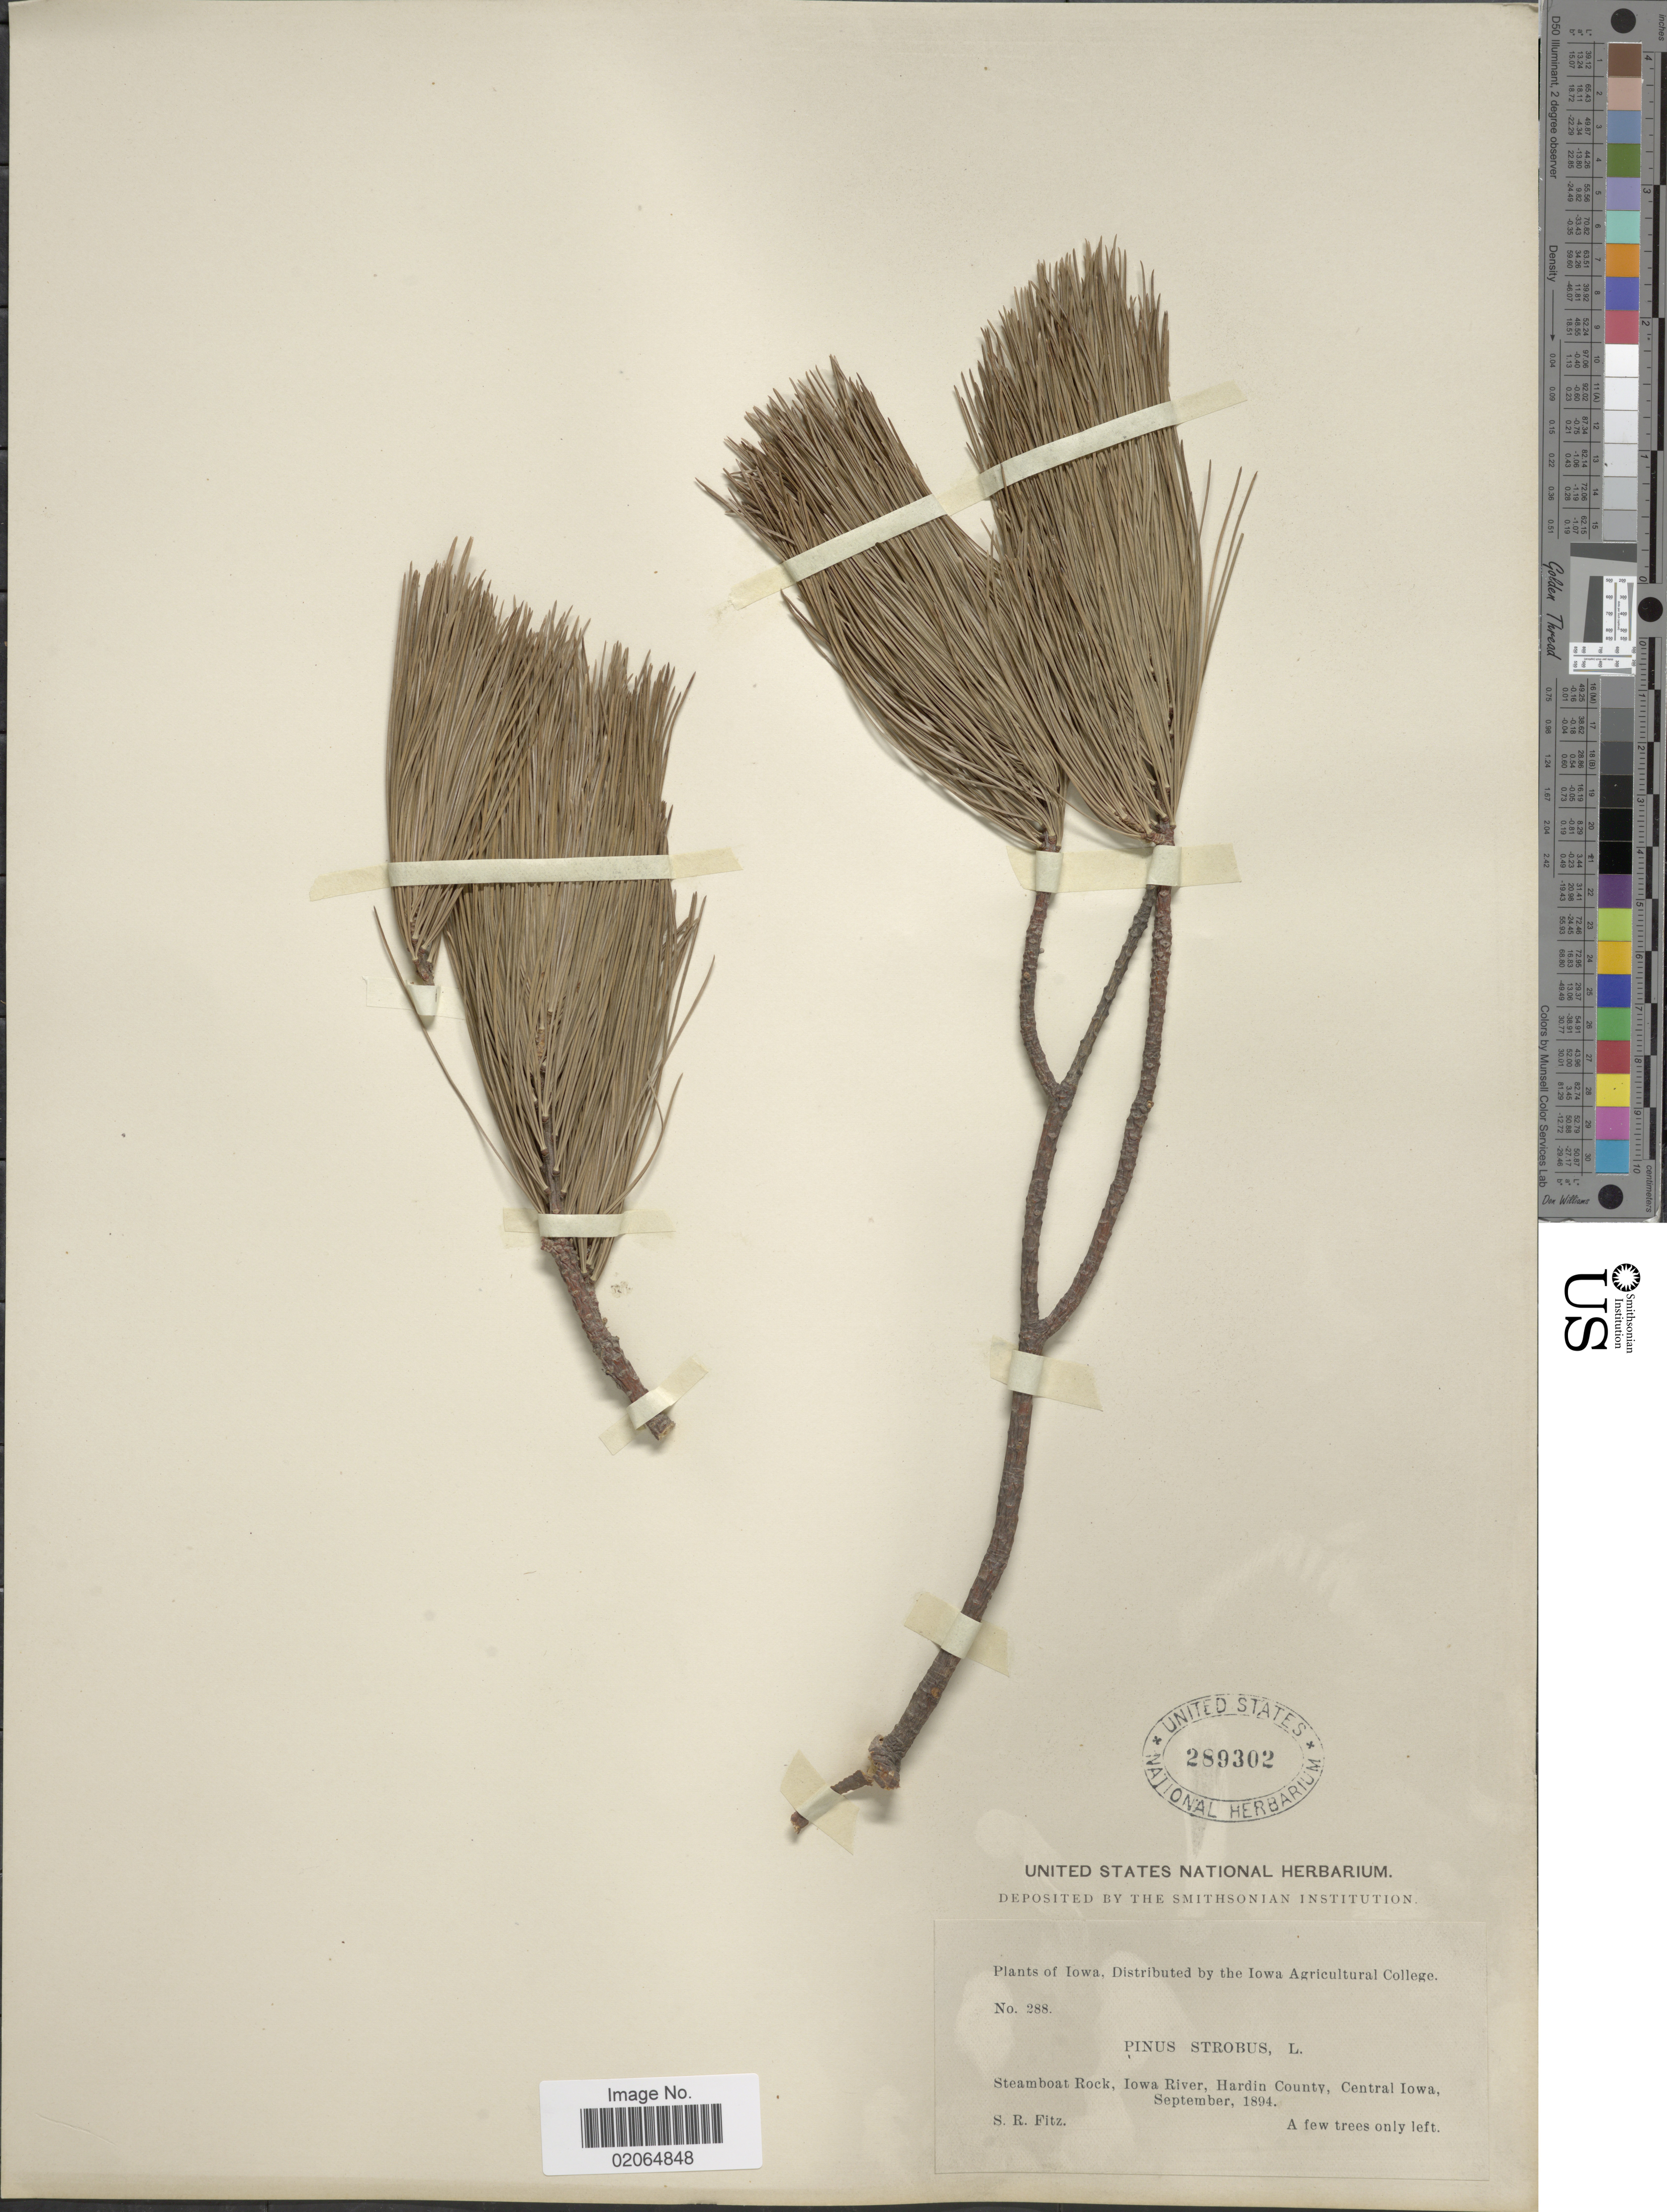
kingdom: Plantae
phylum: Tracheophyta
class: Pinopsida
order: Pinales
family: Pinaceae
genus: Pinus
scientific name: Pinus strobus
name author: L.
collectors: S. Fitz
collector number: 288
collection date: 1894-09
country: United States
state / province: Iowa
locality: Steamboat Rock, Iowa River, Hardin County, Central Iowa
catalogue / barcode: US 289302